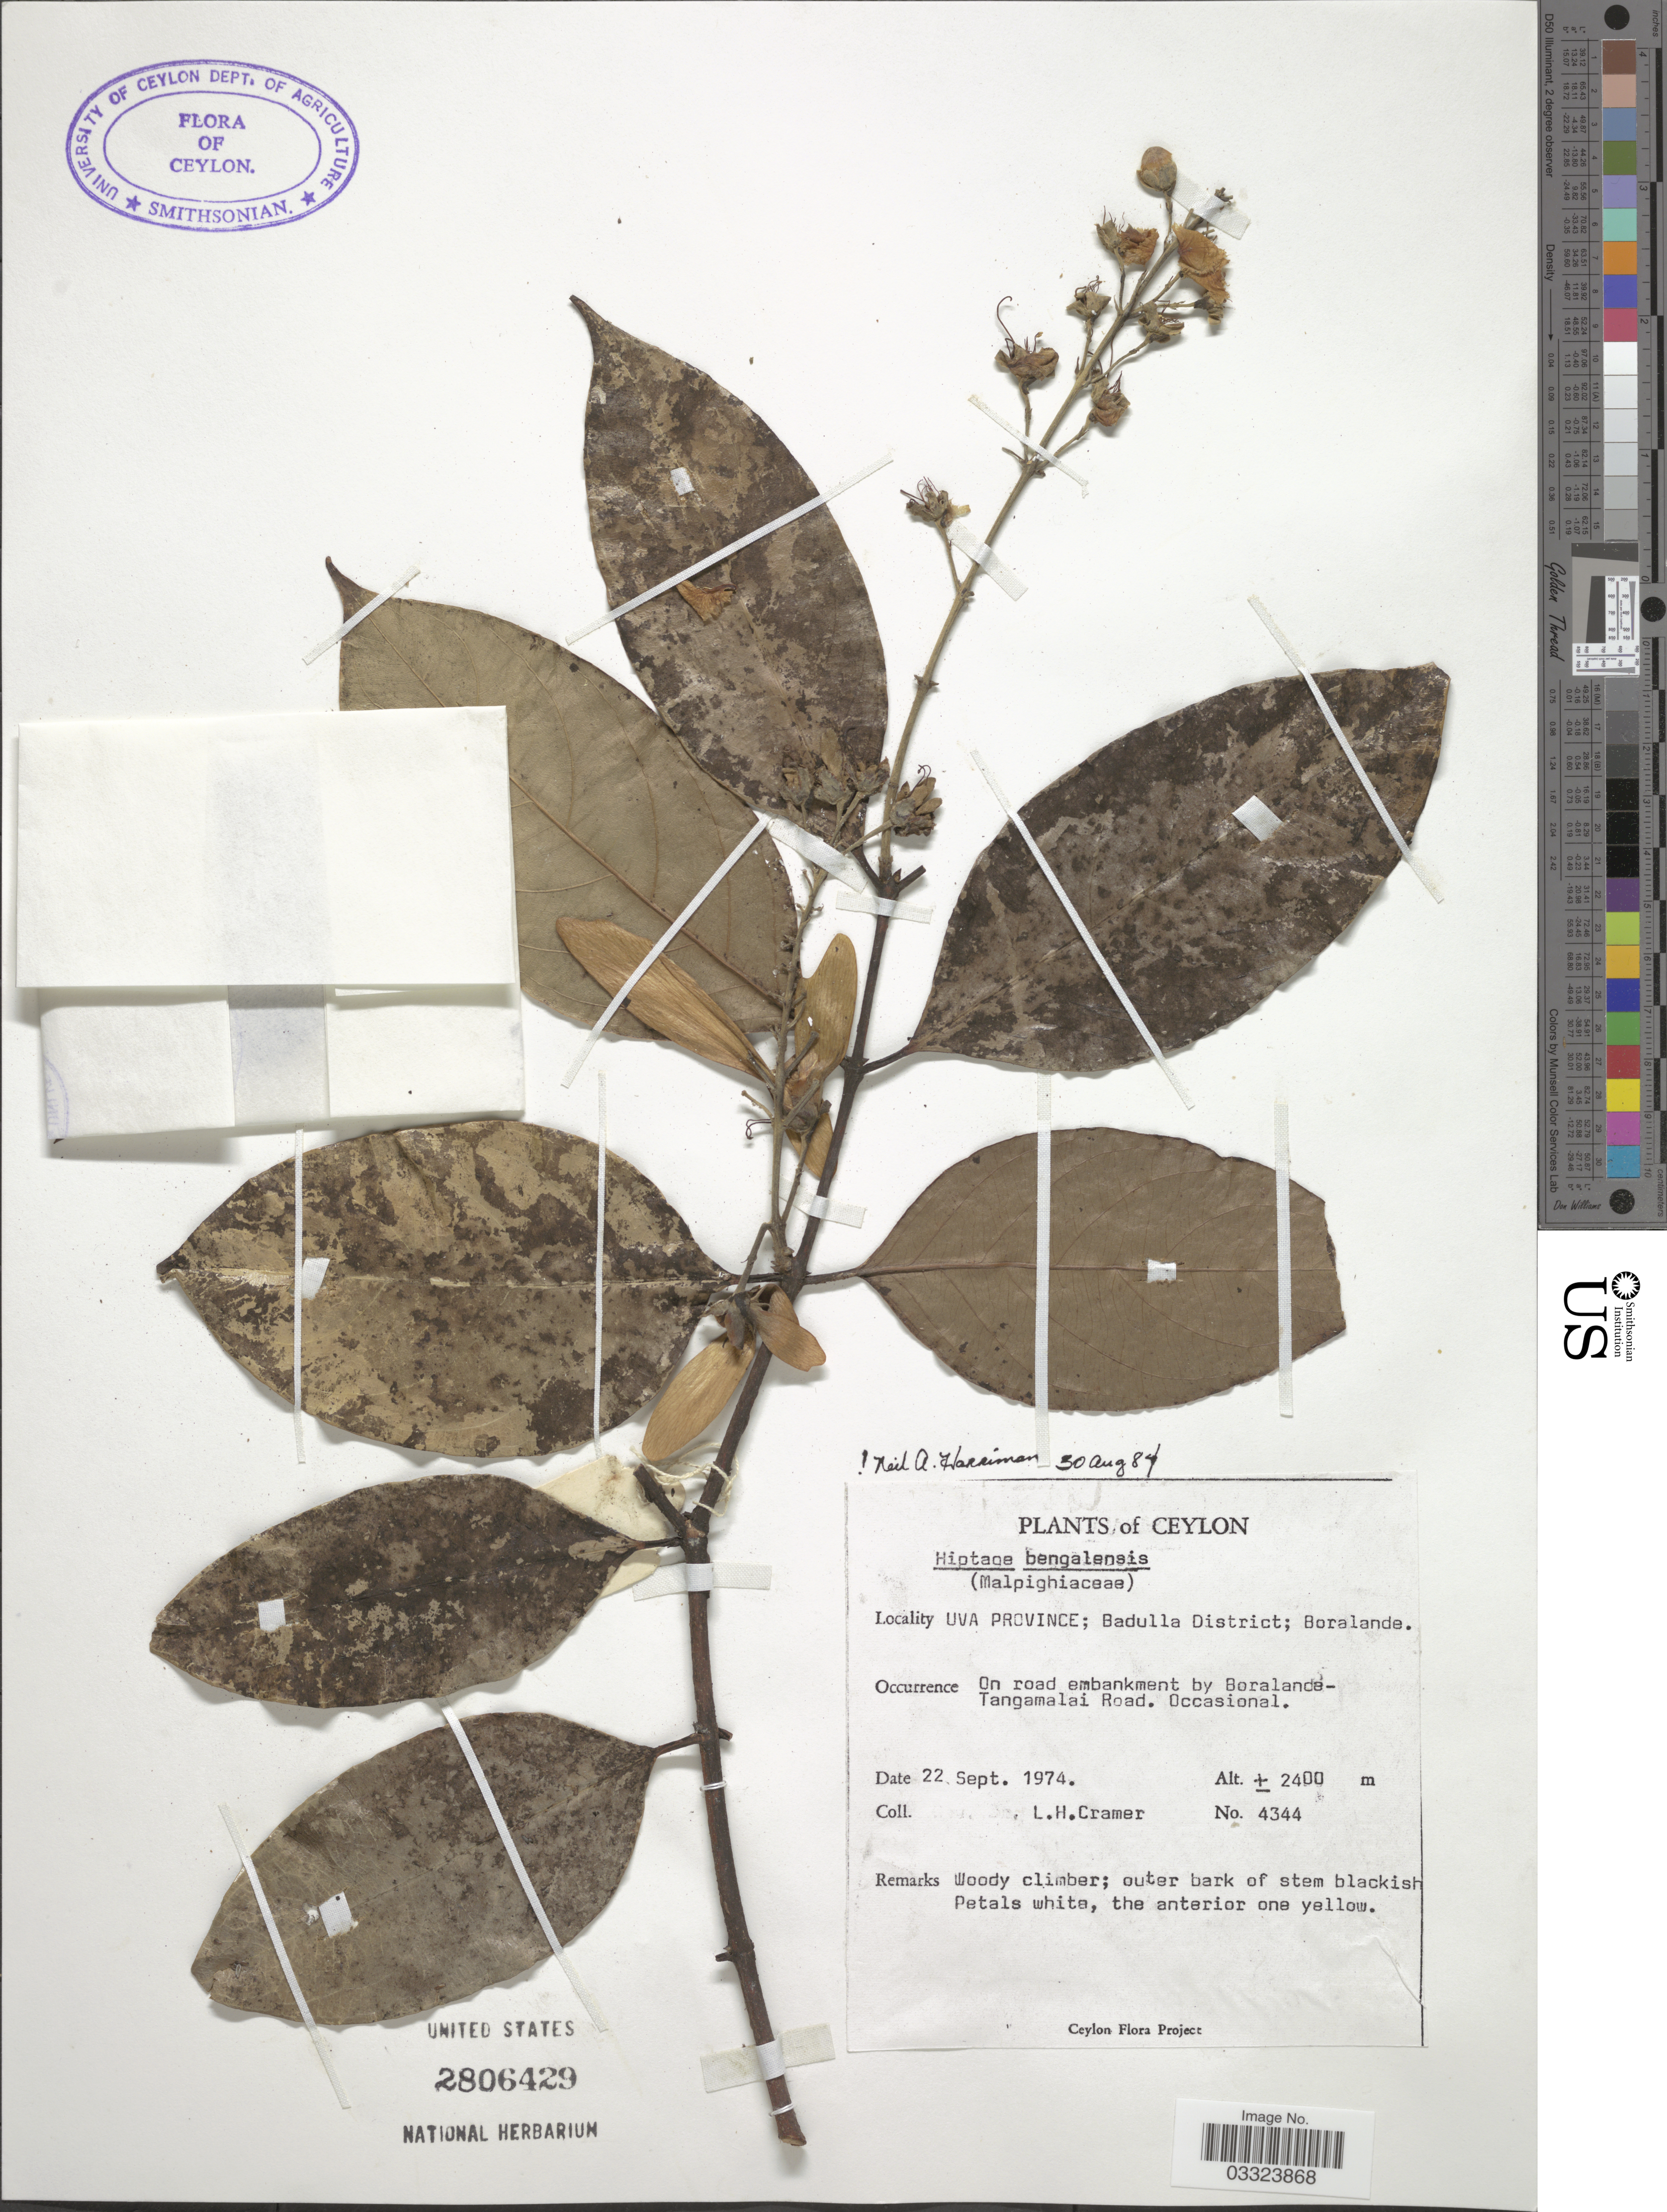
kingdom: Plantae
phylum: Tracheophyta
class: Magnoliopsida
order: Malpighiales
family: Malpighiaceae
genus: Hiptage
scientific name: Hiptage benghalensis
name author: (L.) Kurz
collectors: L. H. Cramer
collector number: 4344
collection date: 1974-09-22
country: Sri Lanka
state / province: Uva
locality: Ceylon. Badulla District; Boralande.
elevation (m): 2400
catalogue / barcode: US 2806429